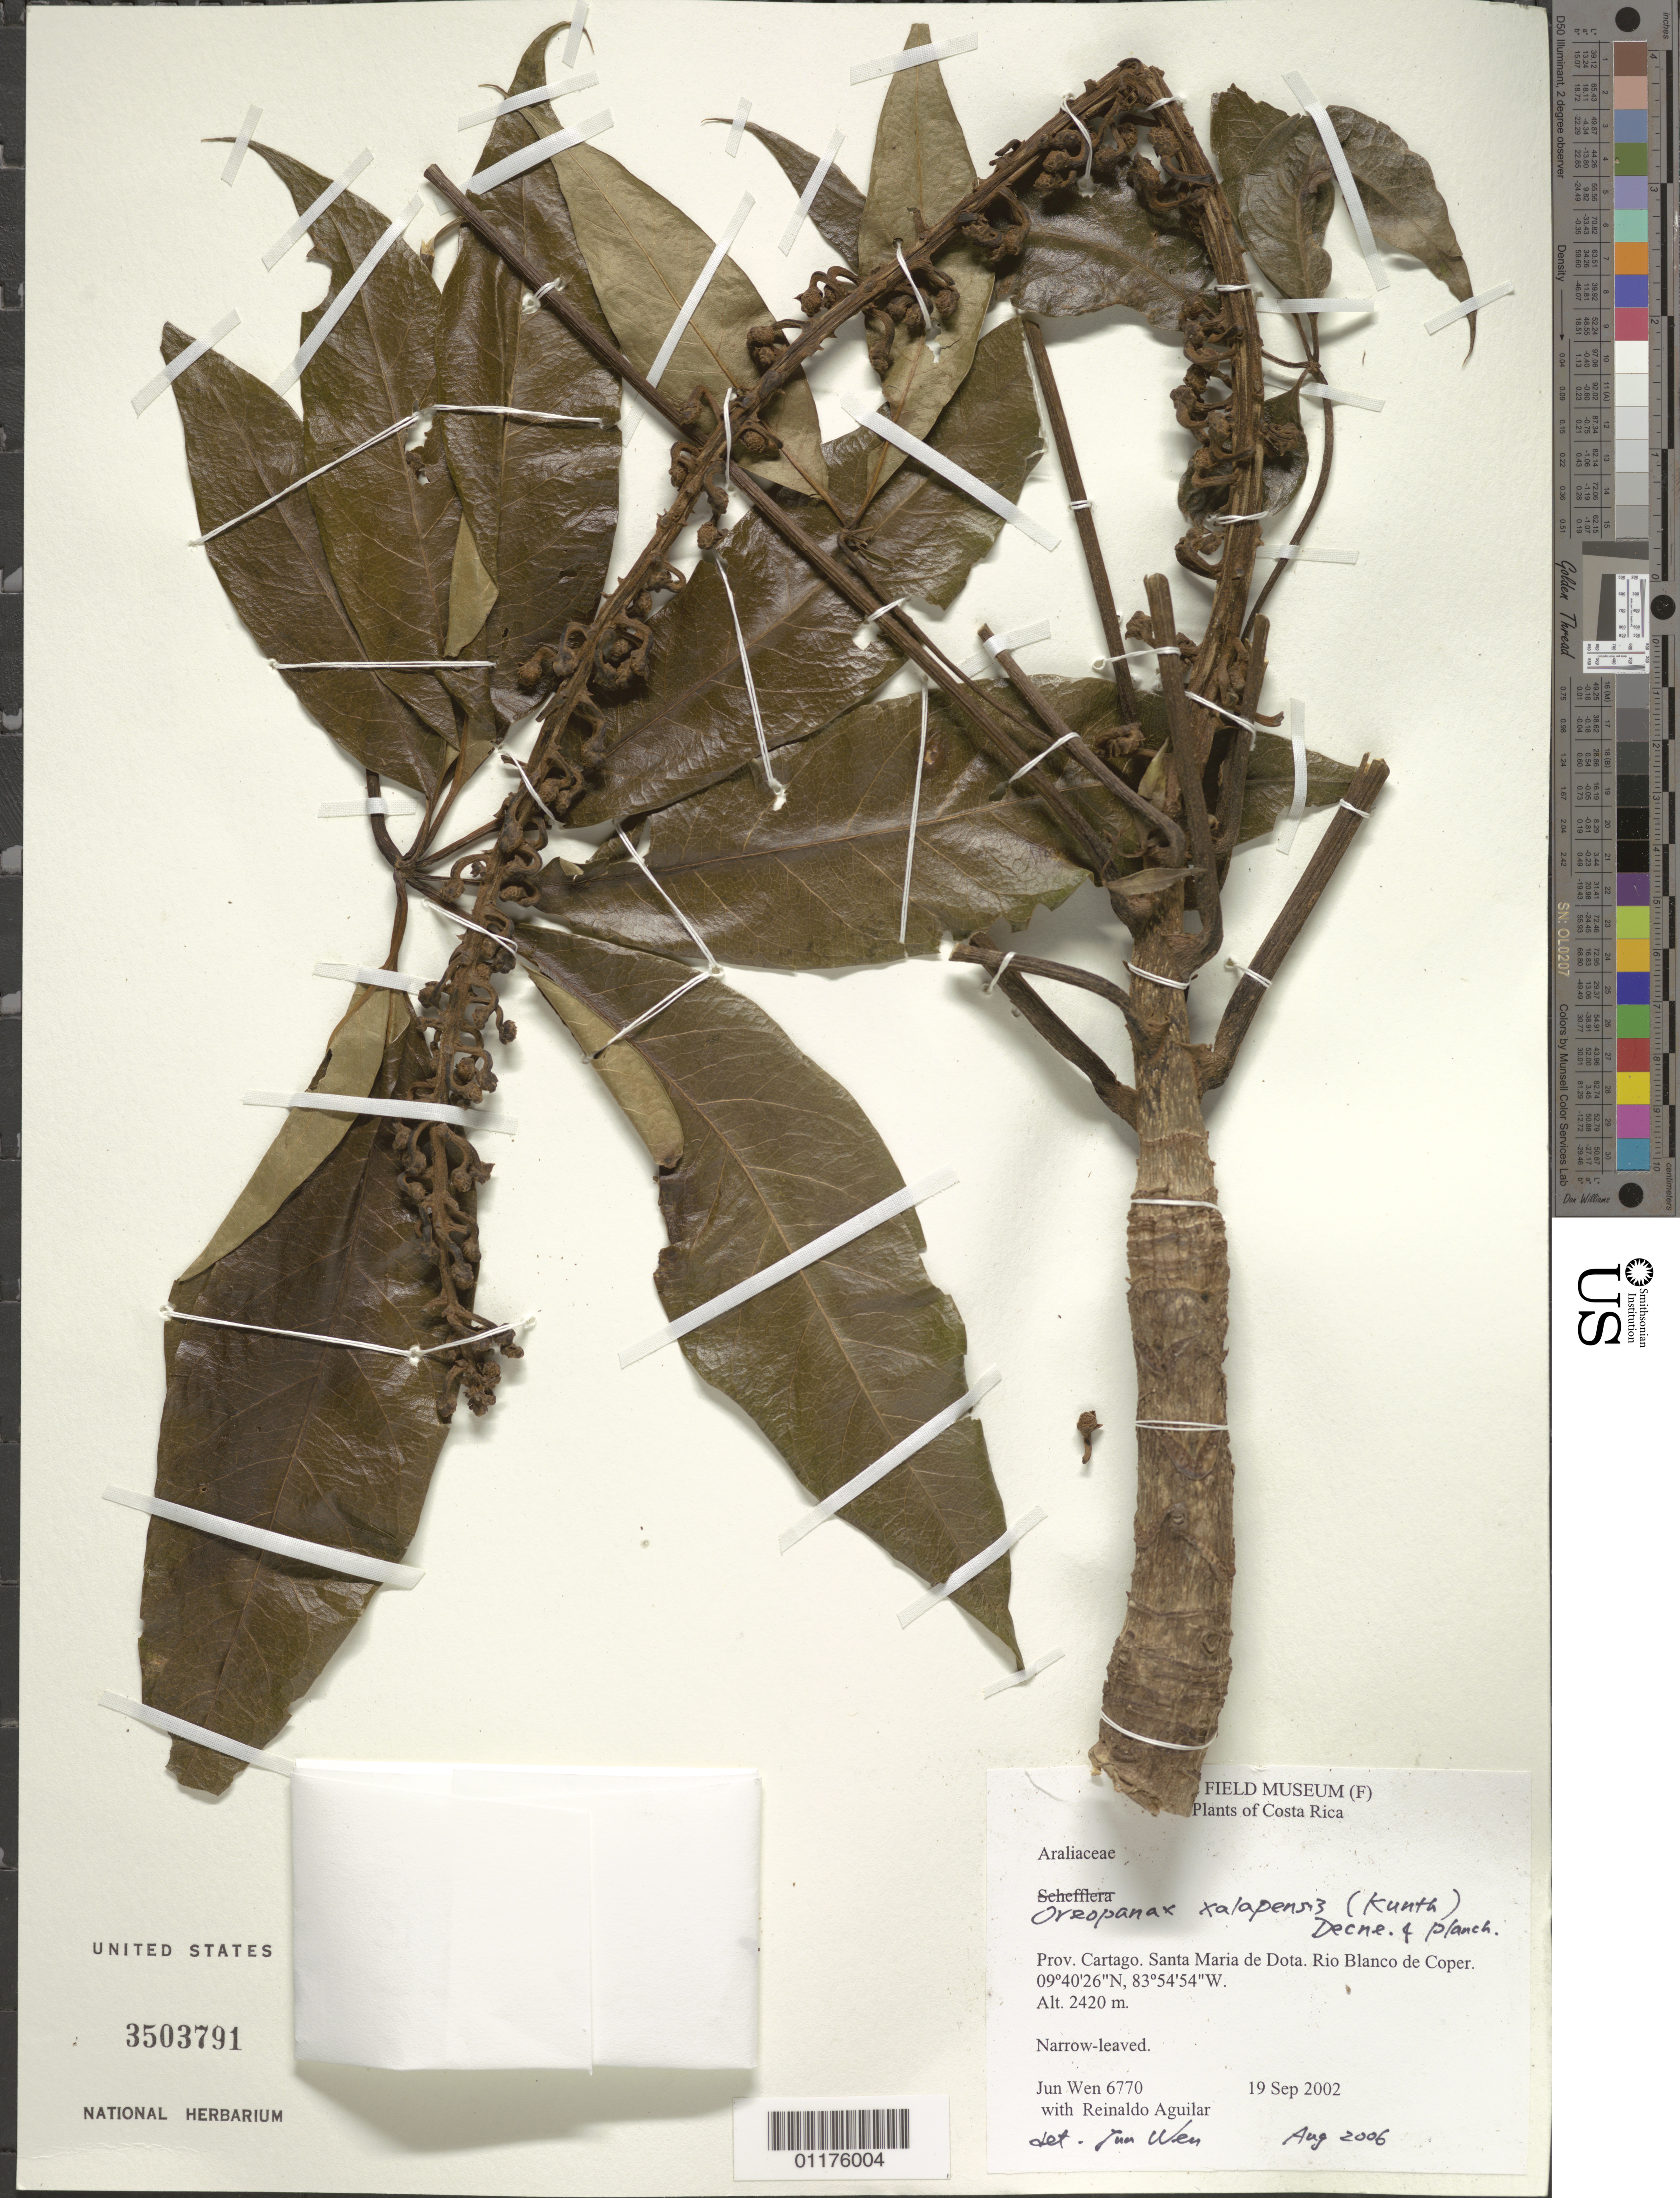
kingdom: Plantae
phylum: Tracheophyta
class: Magnoliopsida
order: Apiales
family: Araliaceae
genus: Oreopanax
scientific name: Oreopanax xalapensis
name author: (Kunth) Decne. & Planch.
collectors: J. Wen & R. Aguilar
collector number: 6770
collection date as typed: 19 Sep 2002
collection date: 2002-09-19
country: Costa Rica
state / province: Cartago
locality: Santa Maria de Dota. Rio Blanco de Coper.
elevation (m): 2420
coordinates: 9 40 26 N, 83 54 54 W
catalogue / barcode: US 3503791